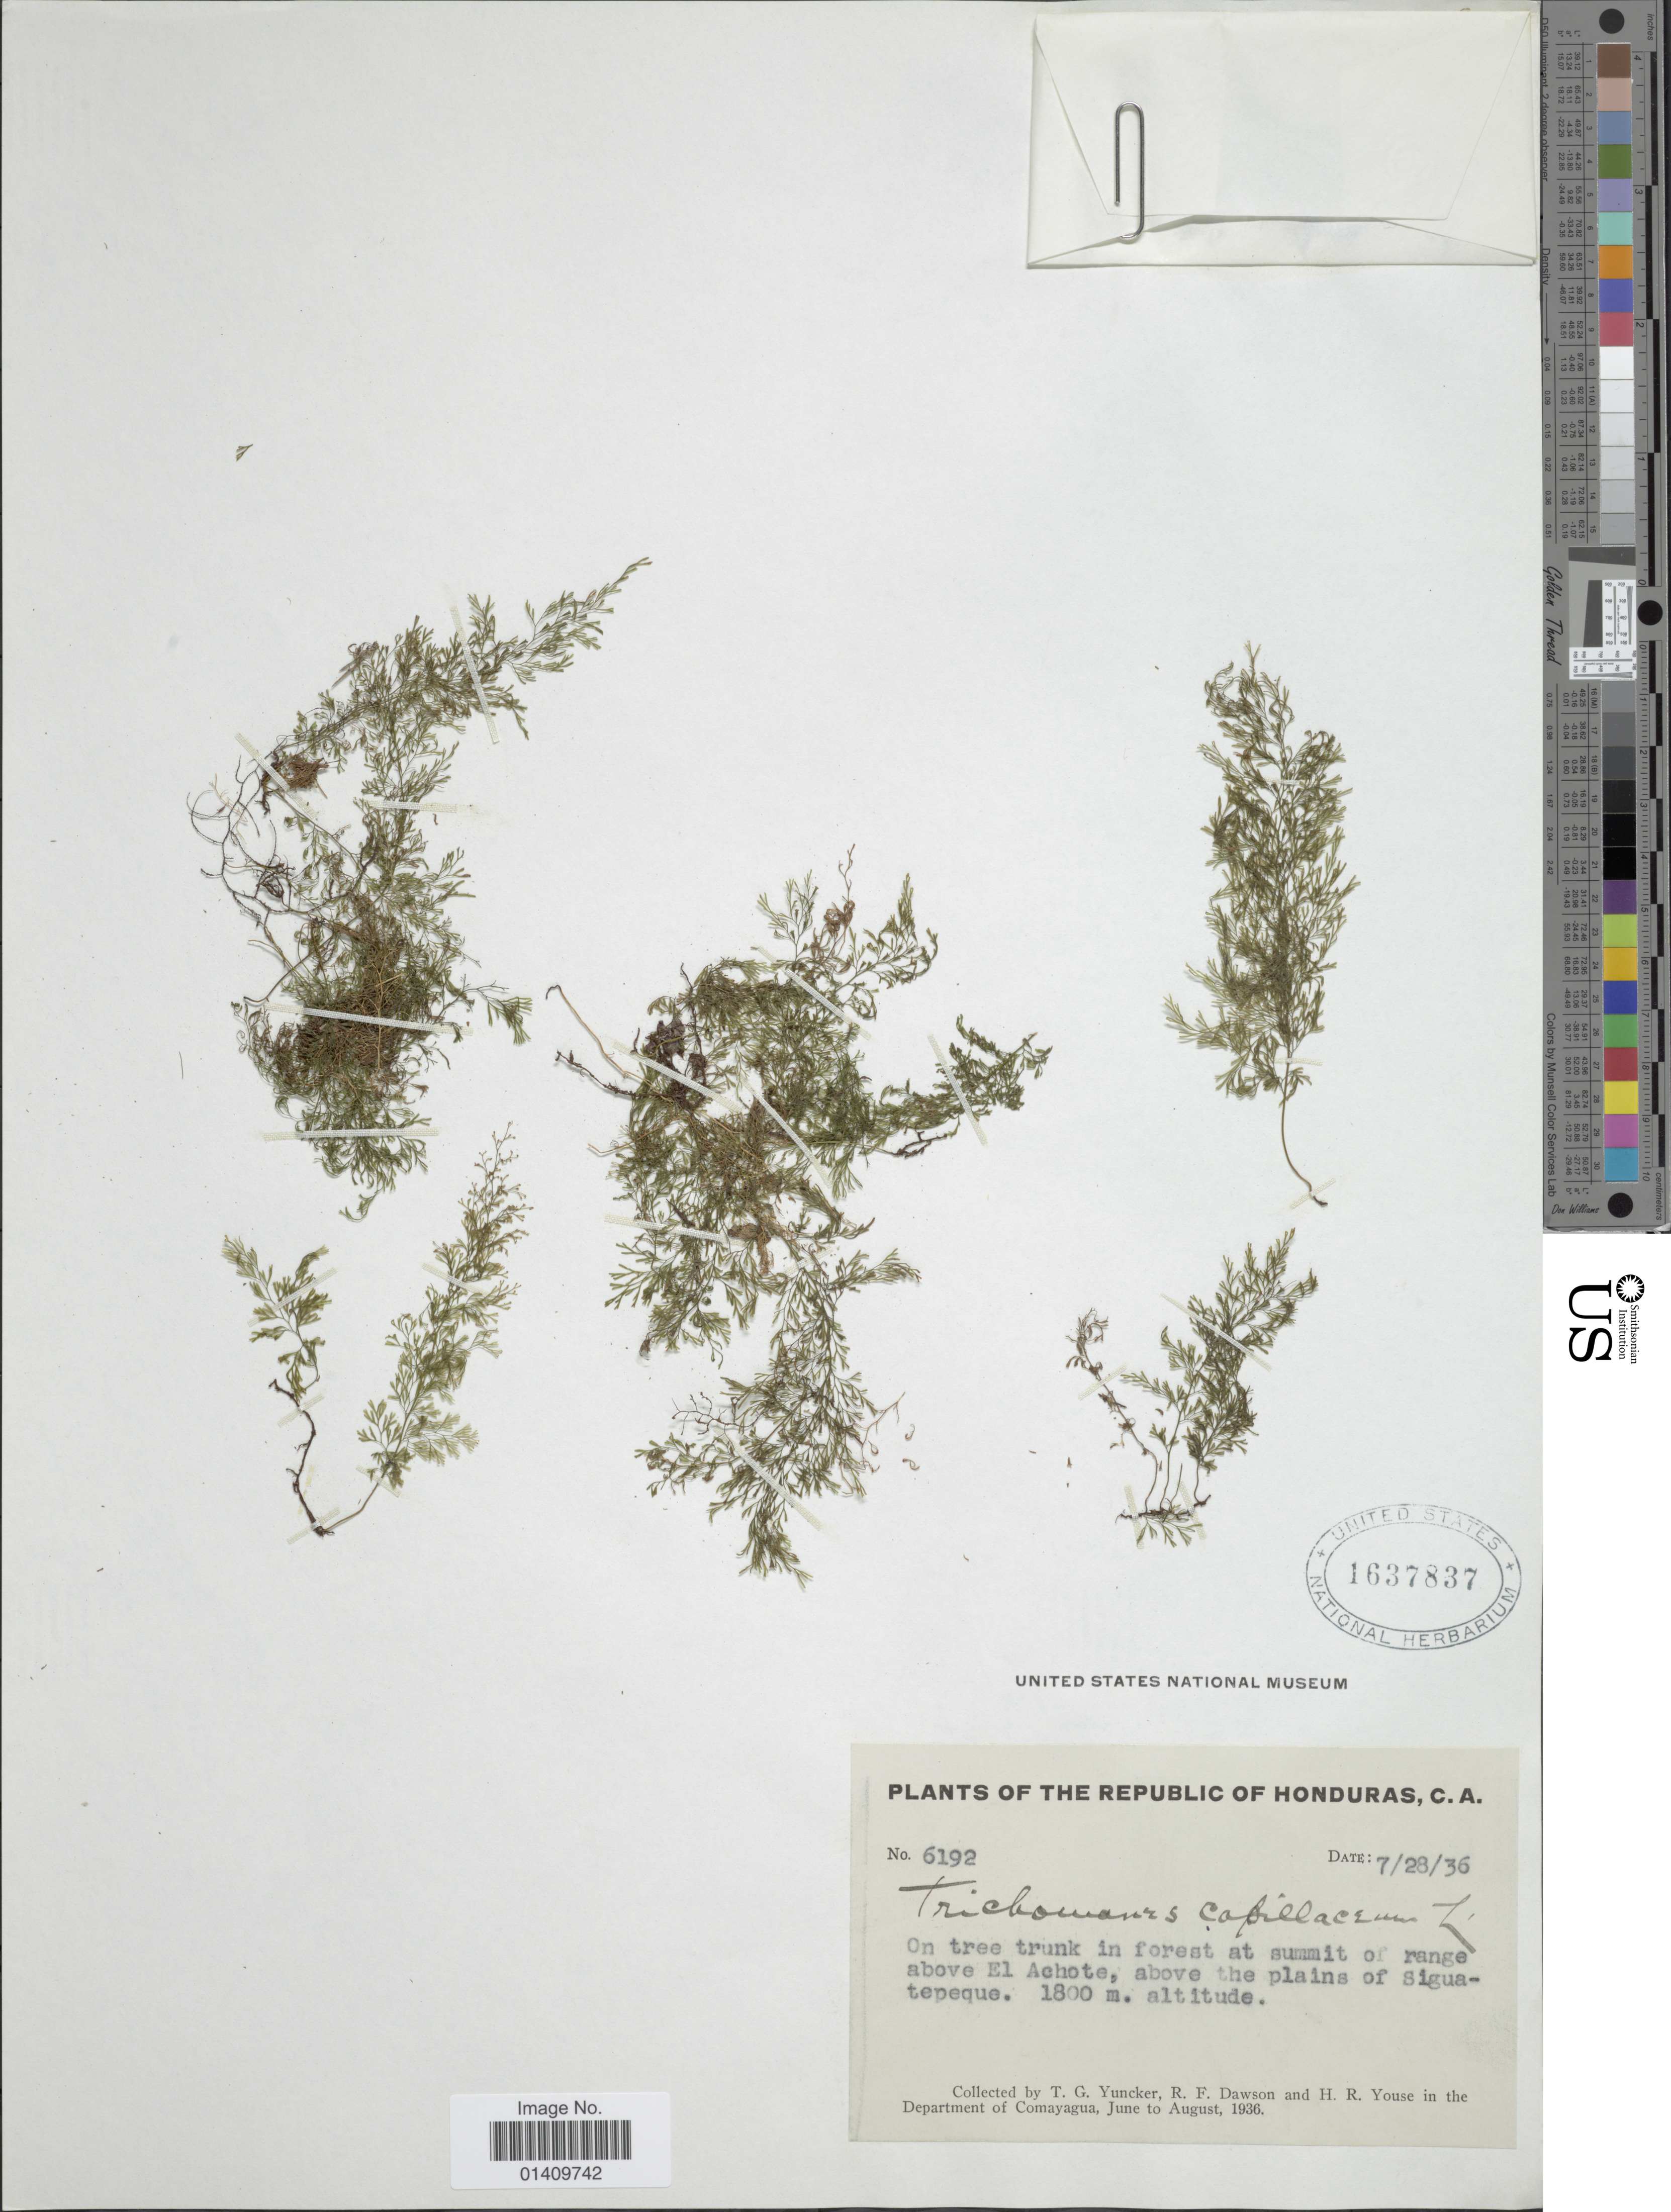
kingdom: Plantae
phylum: Tracheophyta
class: Polypodiopsida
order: Hymenophyllales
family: Hymenophyllaceae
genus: Polyphlebium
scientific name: Polyphlebium capillaceum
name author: (L.) Ebihara & Dubuisson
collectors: T. G. Yuncker, R. F. Dawson & H. Youse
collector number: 6192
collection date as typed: Transcribed d/m/y: 28/7/36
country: Honduras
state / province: Comayagua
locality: On tree trunk in forest at summit of range above El Achite above the plains of Siguatepeque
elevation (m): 1800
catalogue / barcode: US 1637837